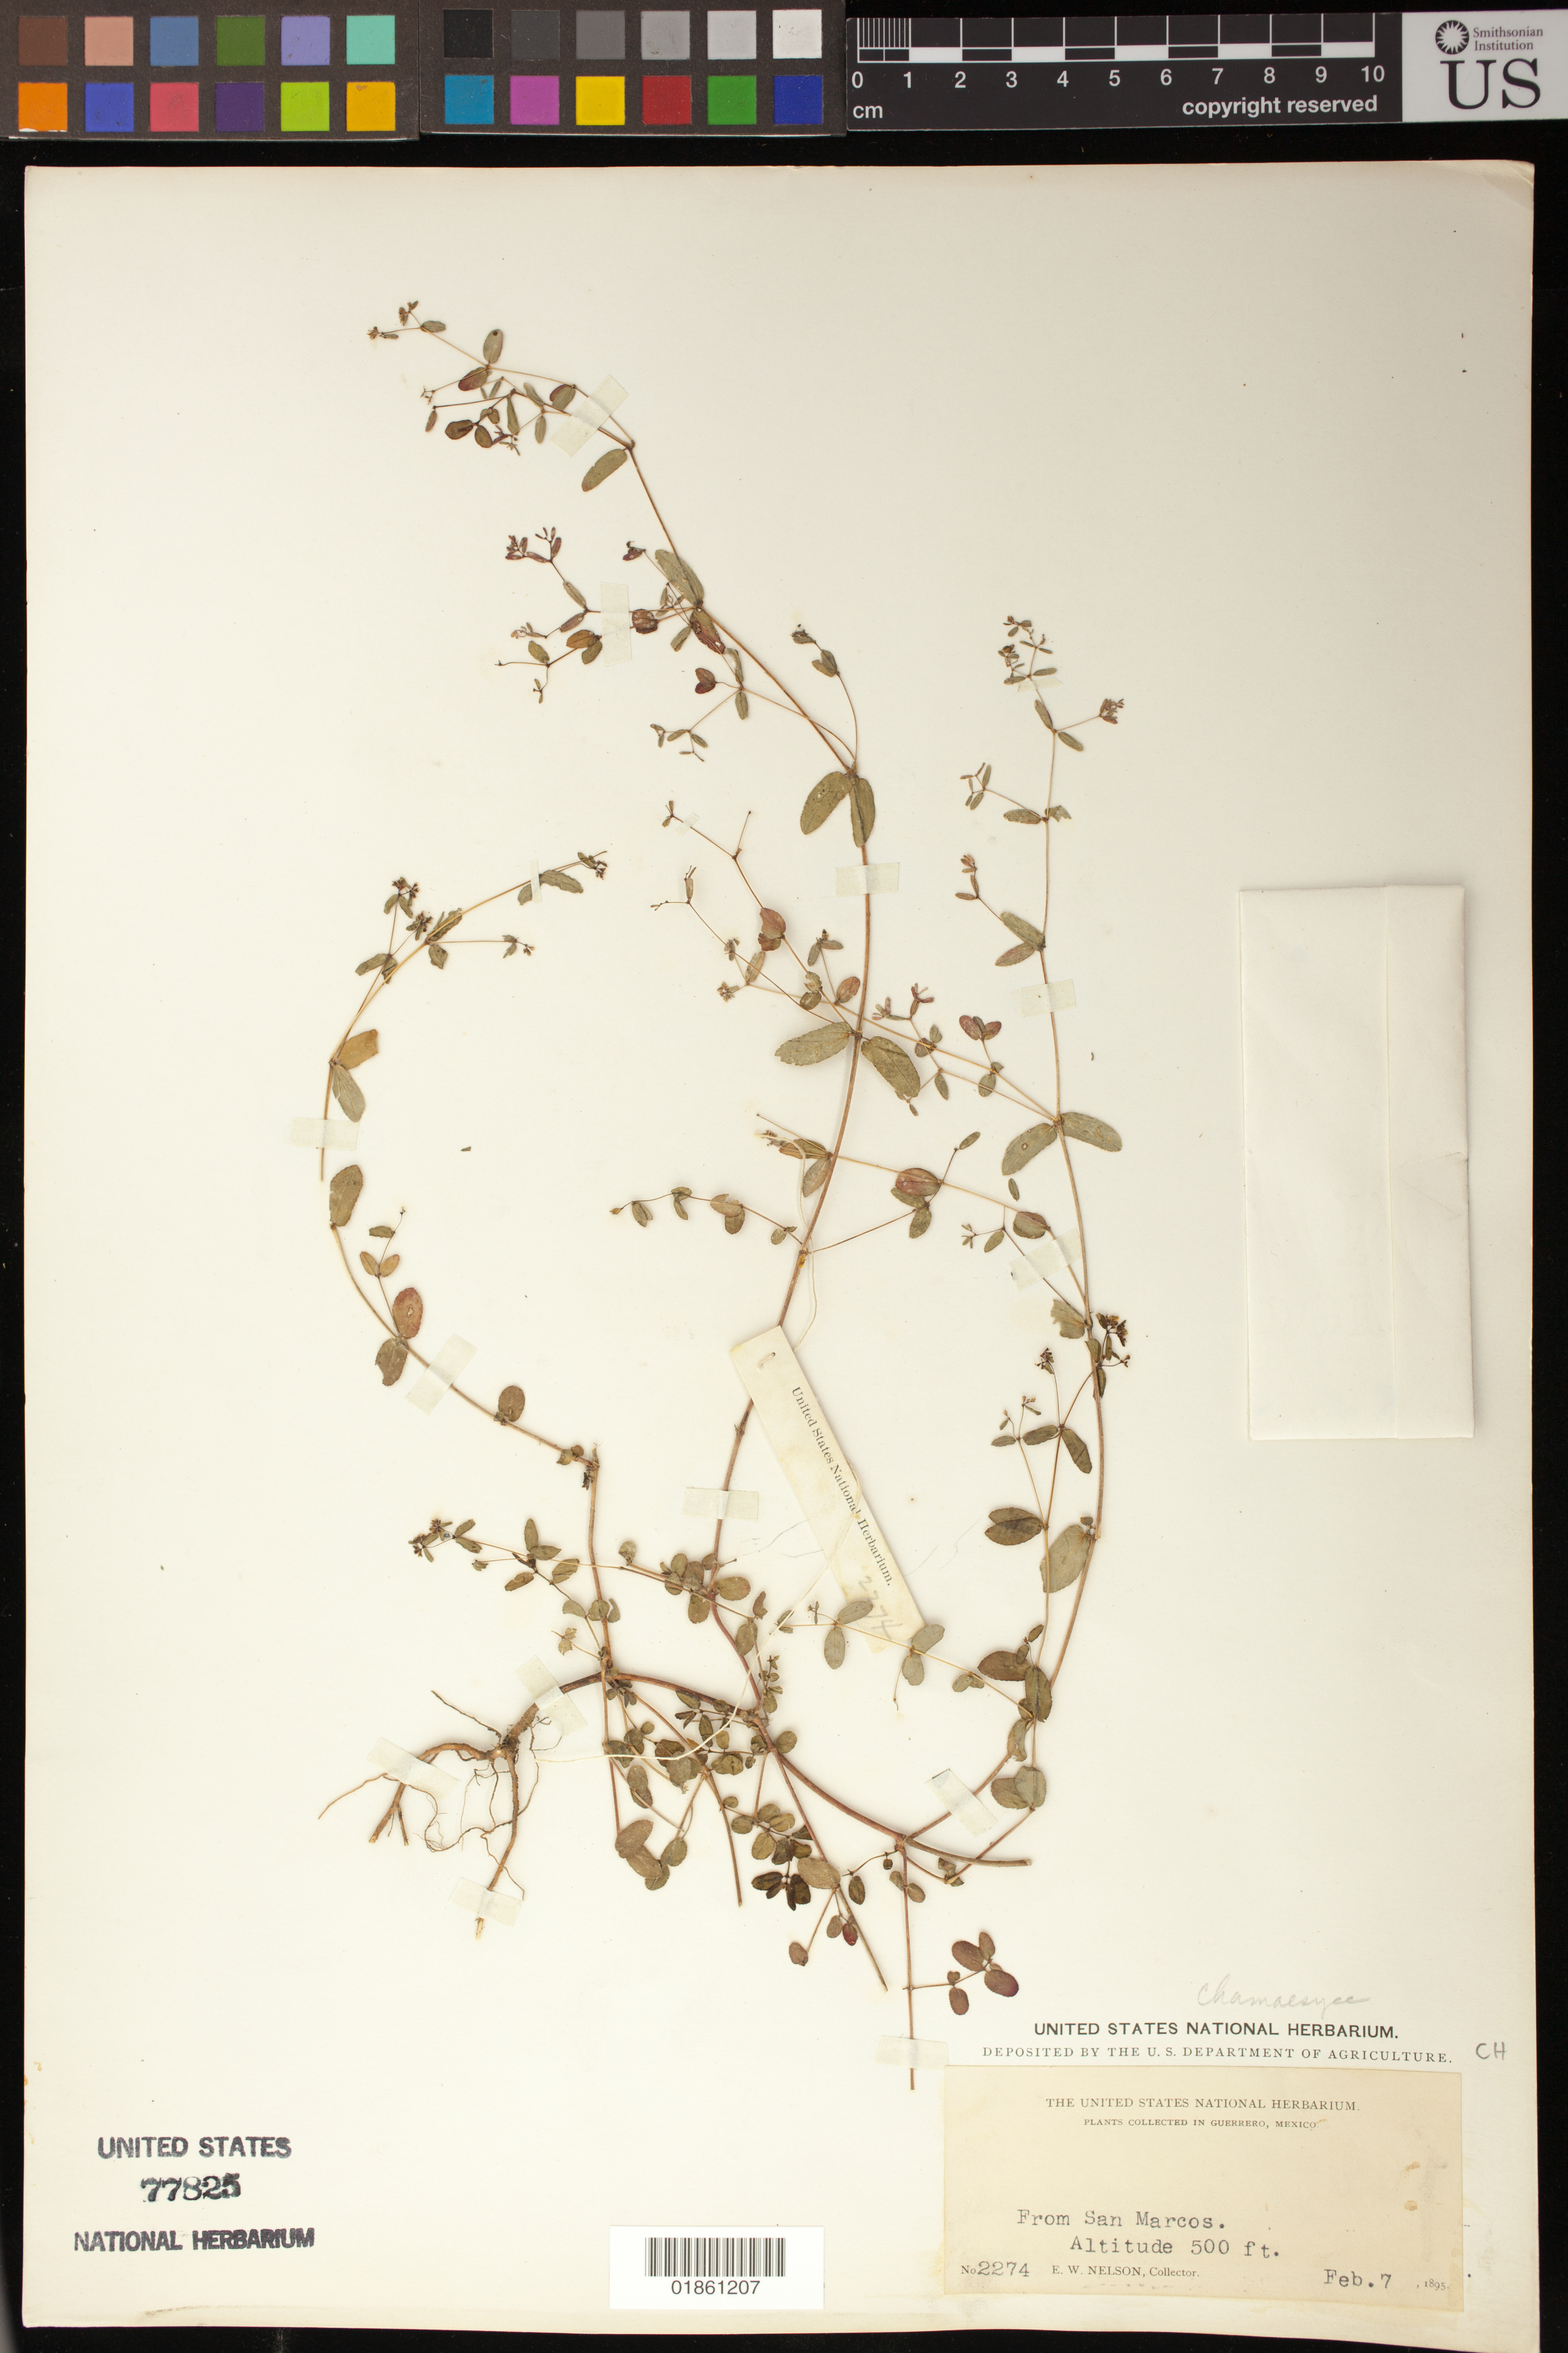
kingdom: Plantae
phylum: Tracheophyta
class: Magnoliopsida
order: Malpighiales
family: Euphorbiaceae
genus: Euphorbia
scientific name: Euphorbia sp.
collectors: E. W. Nelson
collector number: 2274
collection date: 1895-02-07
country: Mexico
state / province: Guerrero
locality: From San Marcos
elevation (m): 152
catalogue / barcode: US 77825